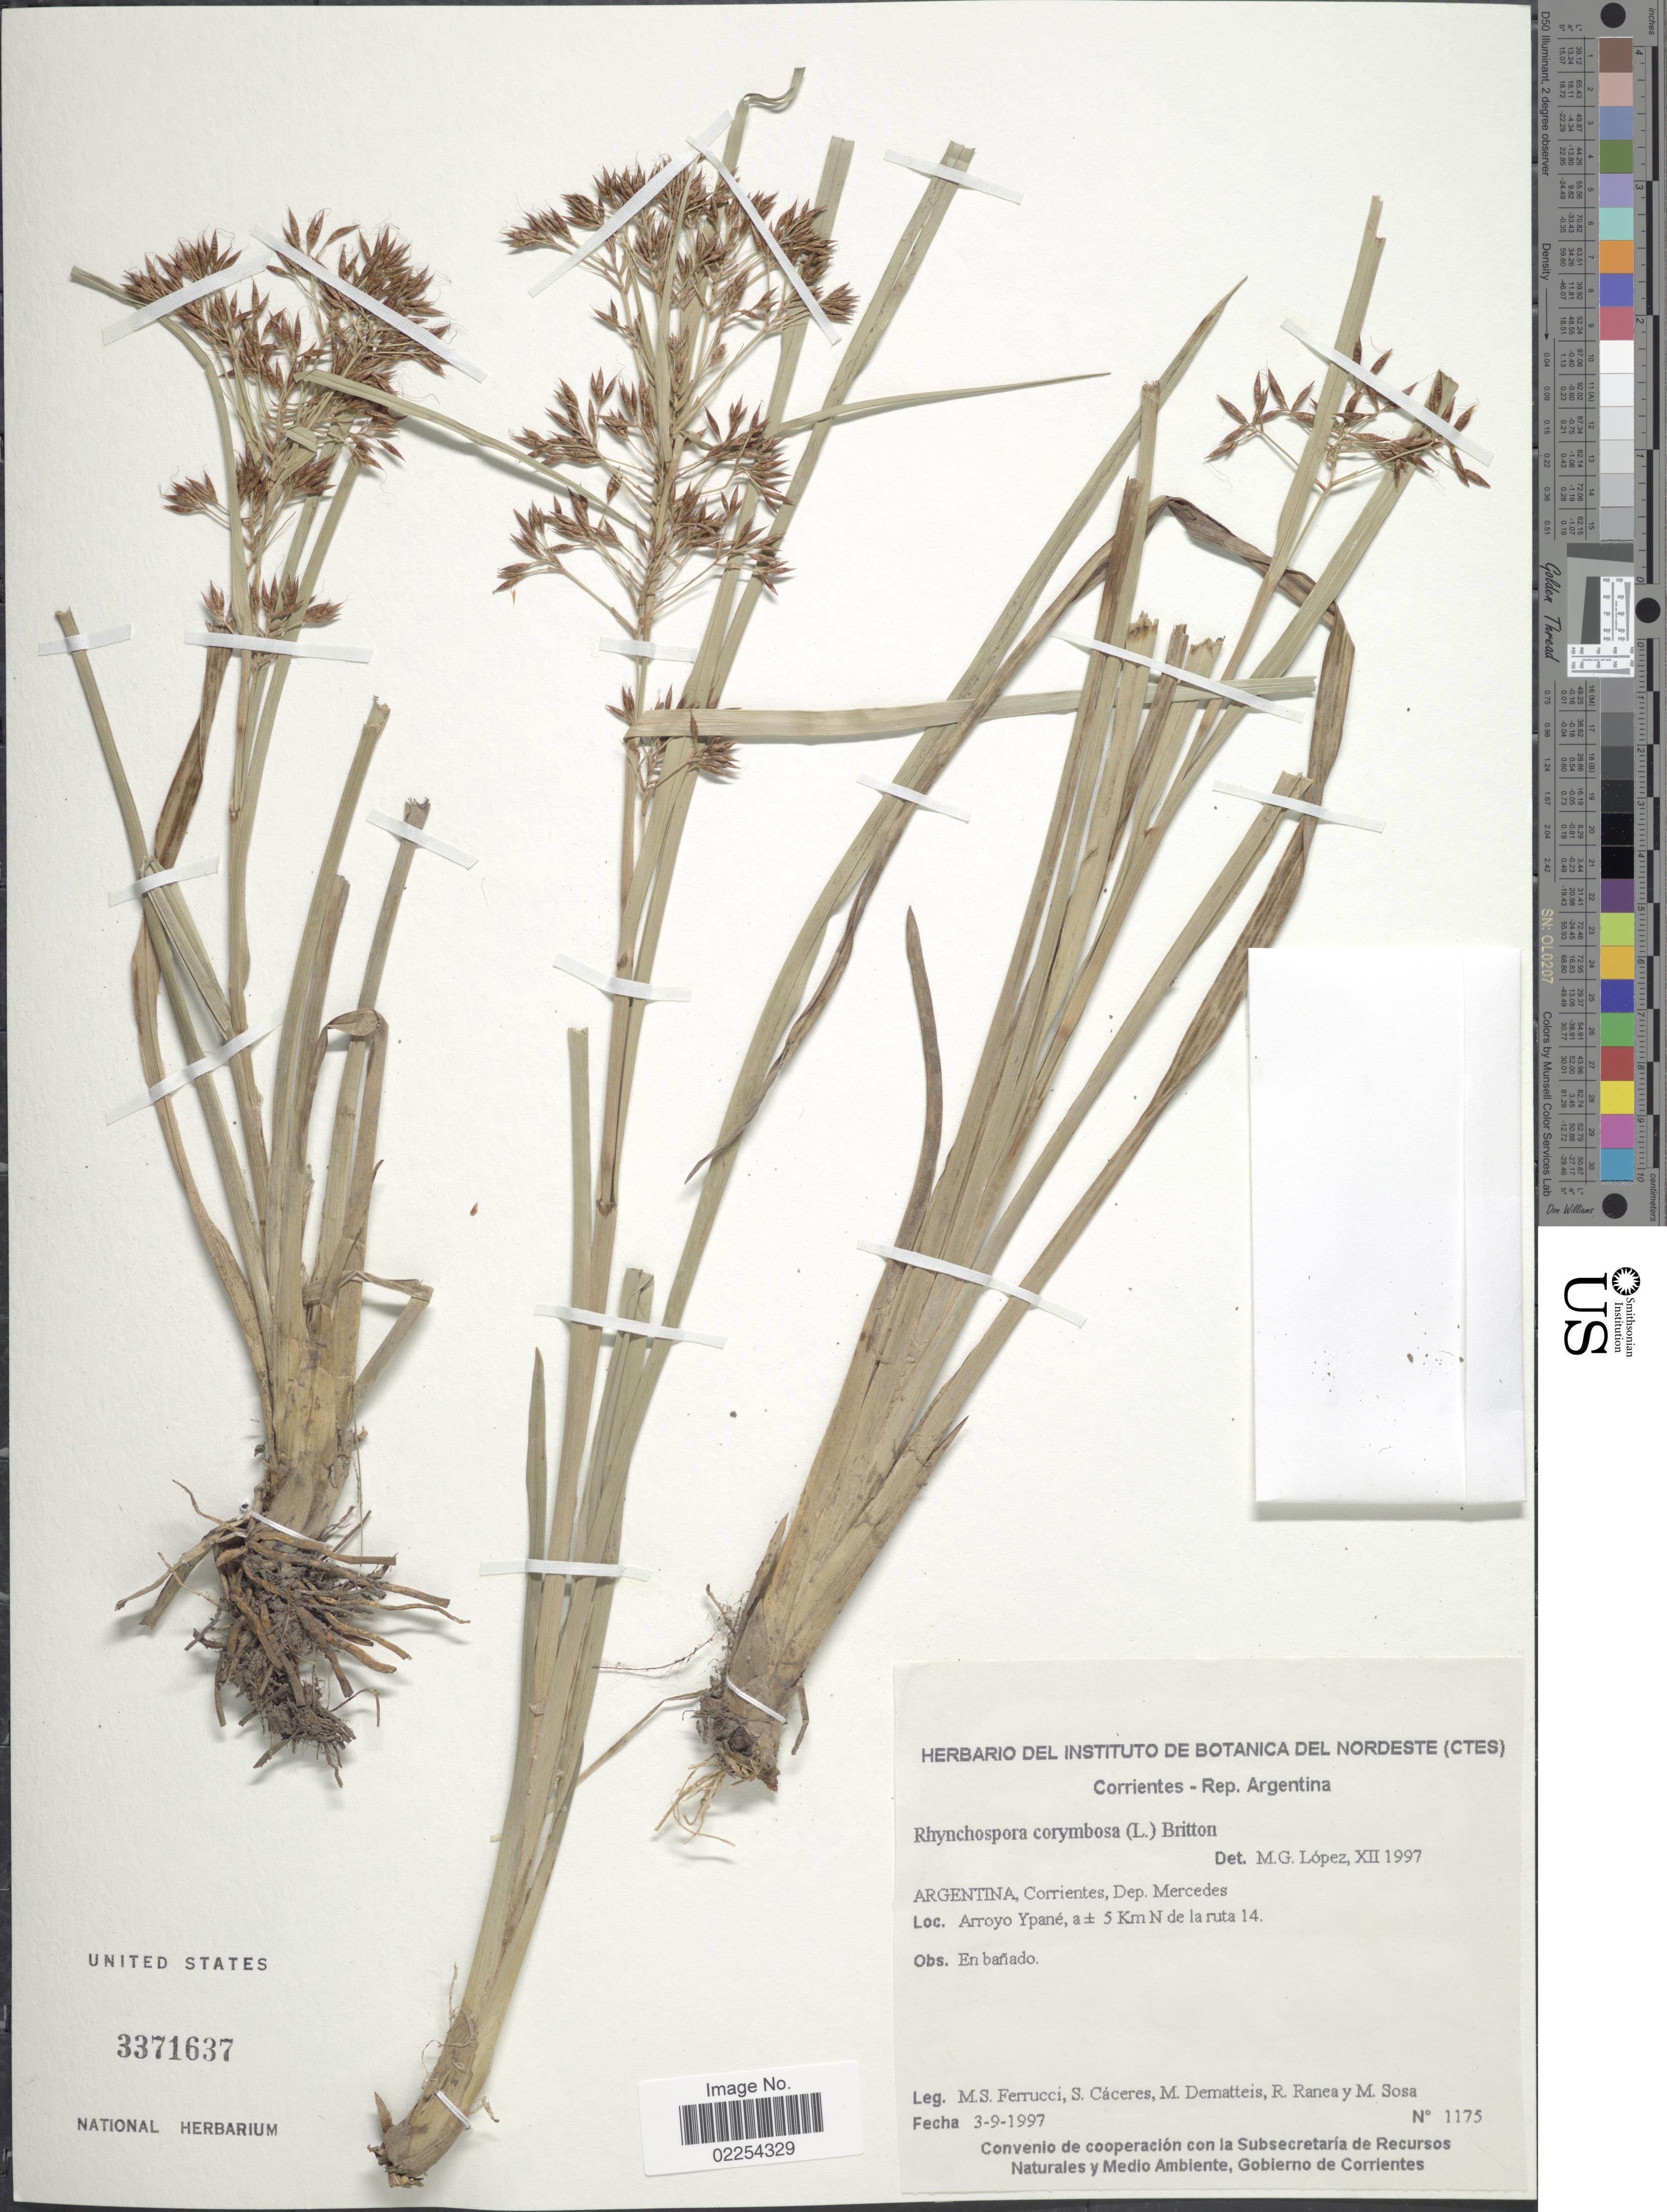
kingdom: Plantae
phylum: Tracheophyta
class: Liliopsida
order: Poales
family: Cyperaceae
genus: Rhynchospora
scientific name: Rhynchospora corymbosa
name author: (L.) Britton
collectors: M. S. Ferrucci, S. Cáceres, M. Dematteis, R. Ranea & M. Sosa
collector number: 1175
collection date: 1997-09-03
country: Argentina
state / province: Corrientes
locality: Rep. Argentina, Dep. Mercedes, Arroyo Ypané, a ± 5 Km N de la ruta 14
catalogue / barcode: US 3371637